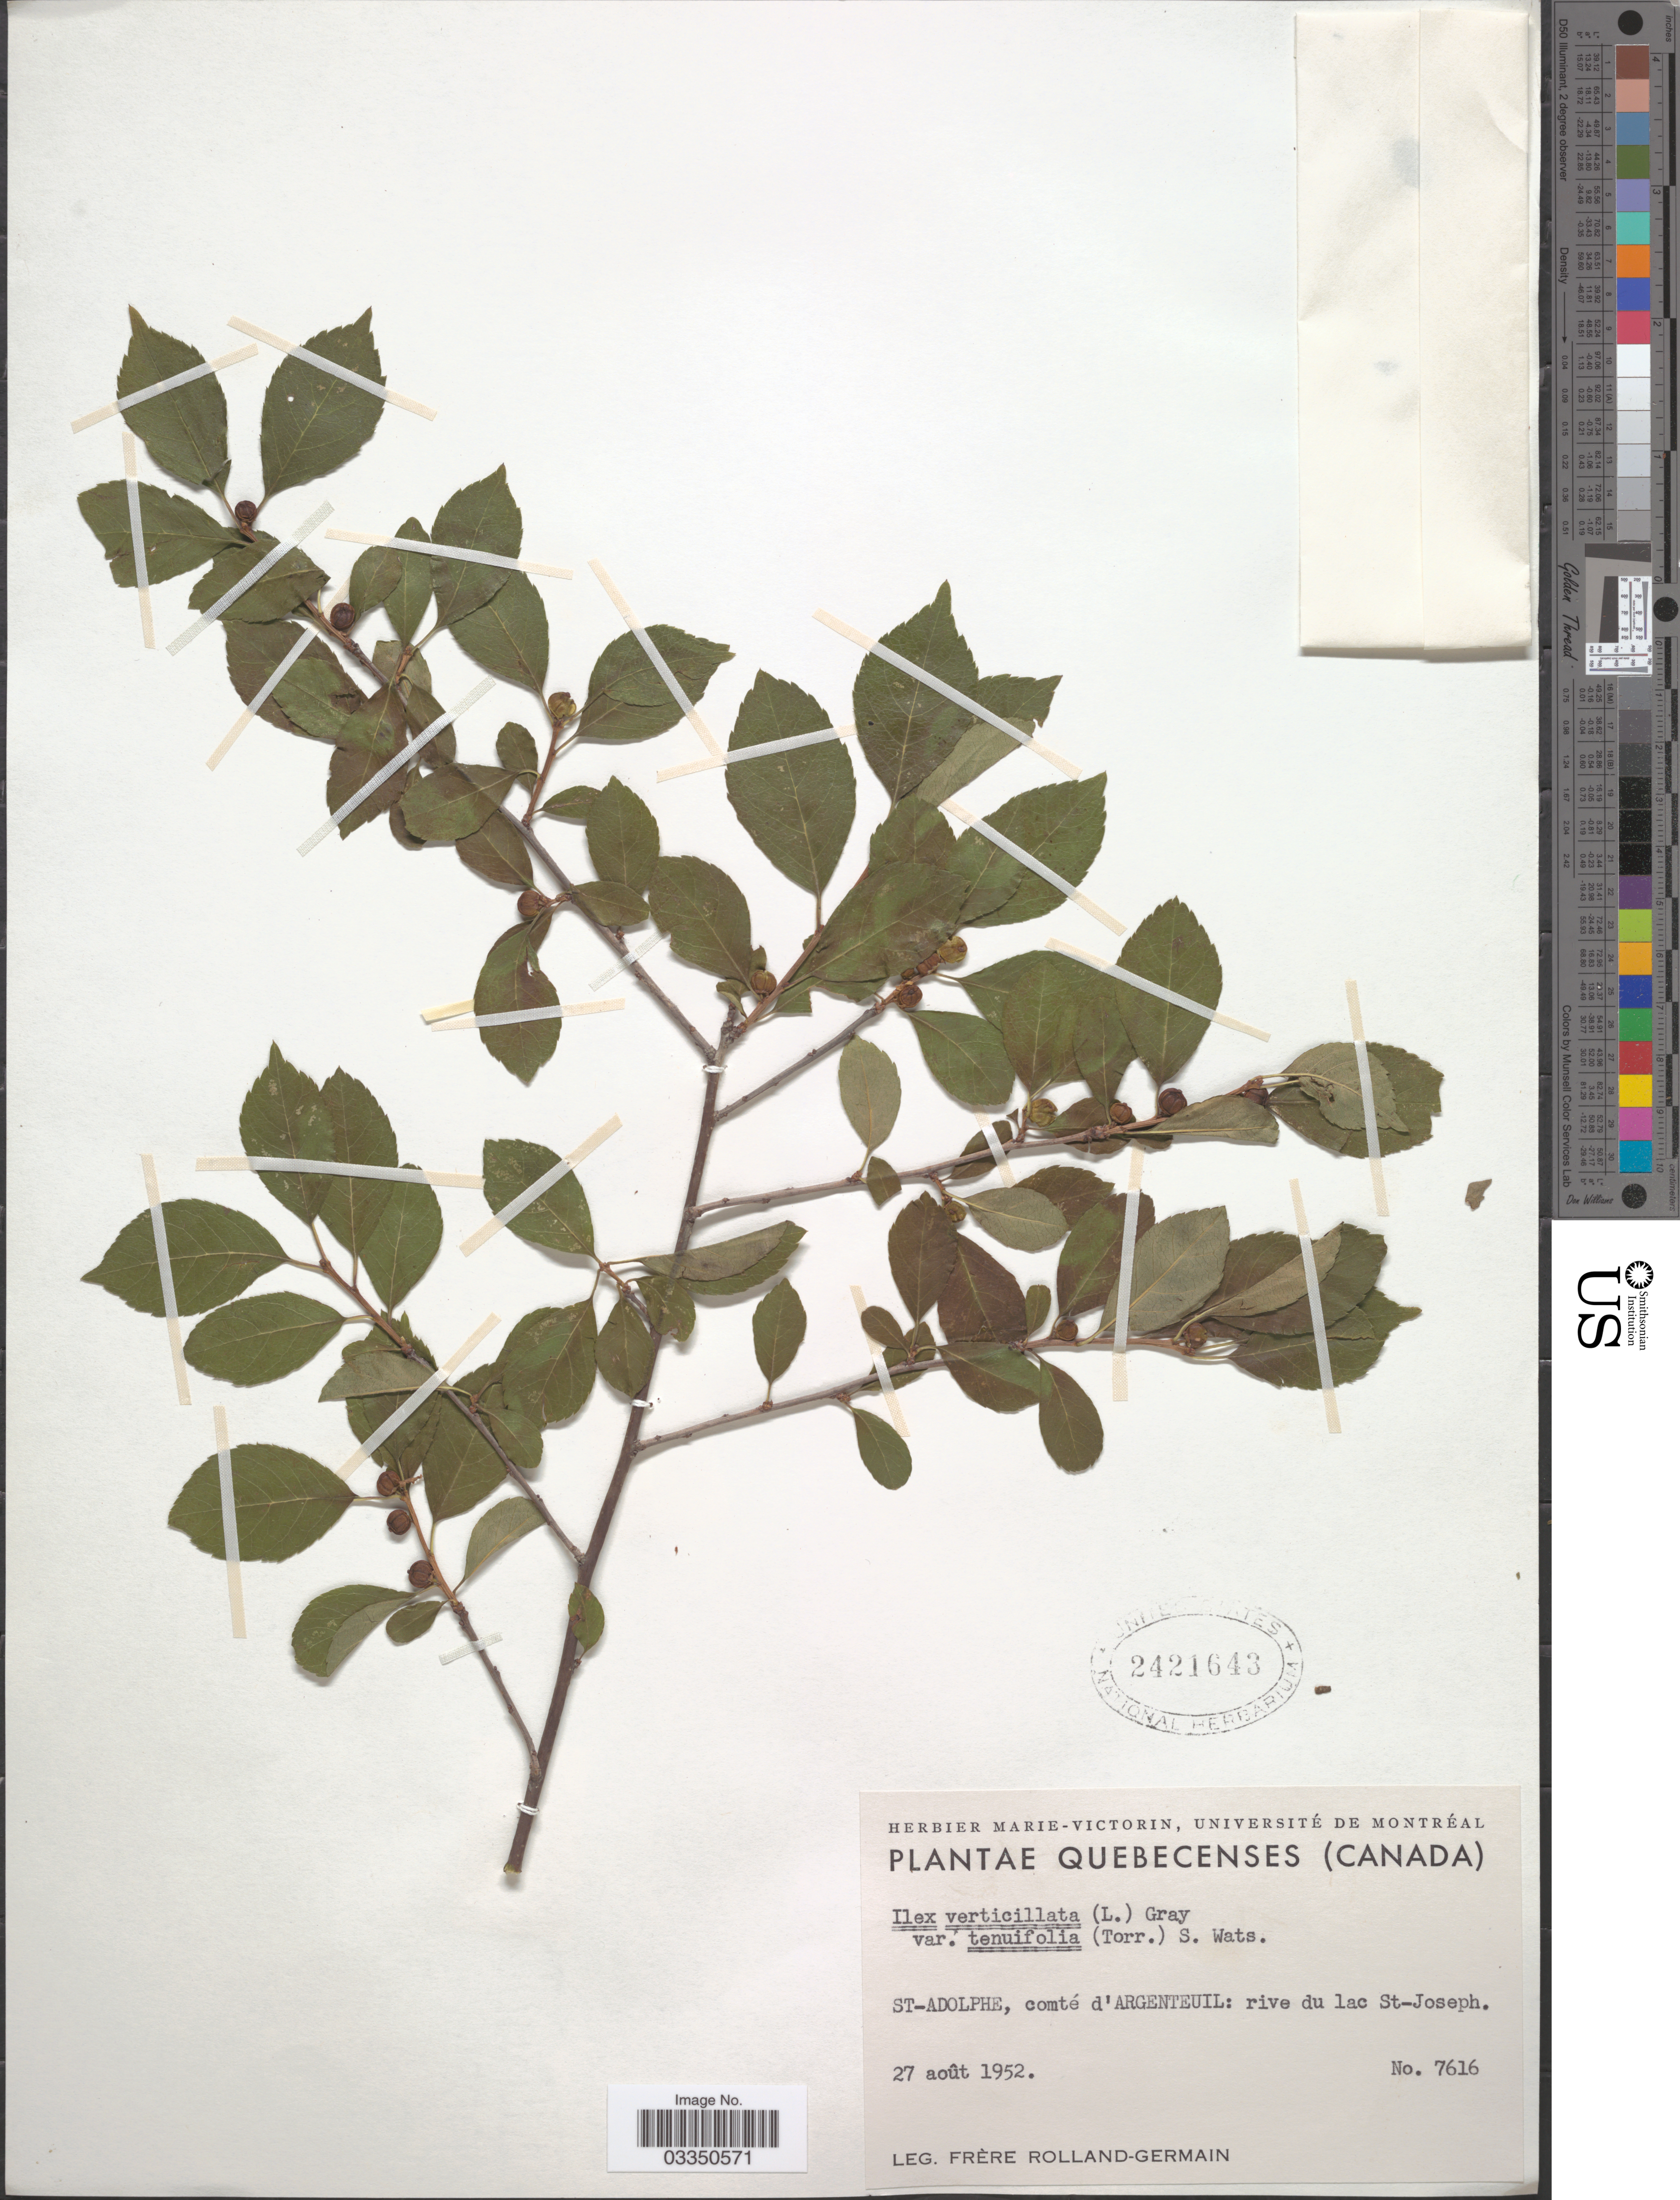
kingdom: Plantae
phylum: Tracheophyta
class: Magnoliopsida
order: Aquifoliales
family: Aquifoliaceae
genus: Ilex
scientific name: Ilex verticillata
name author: (L.) A. Gray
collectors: Rolland-Germain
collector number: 7616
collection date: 1952-08-27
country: Canada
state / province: Quebec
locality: Quebecenses. St-Adolphe, comté d'Argenteuil: rive du lac St-Joseph.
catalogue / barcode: US 2421643